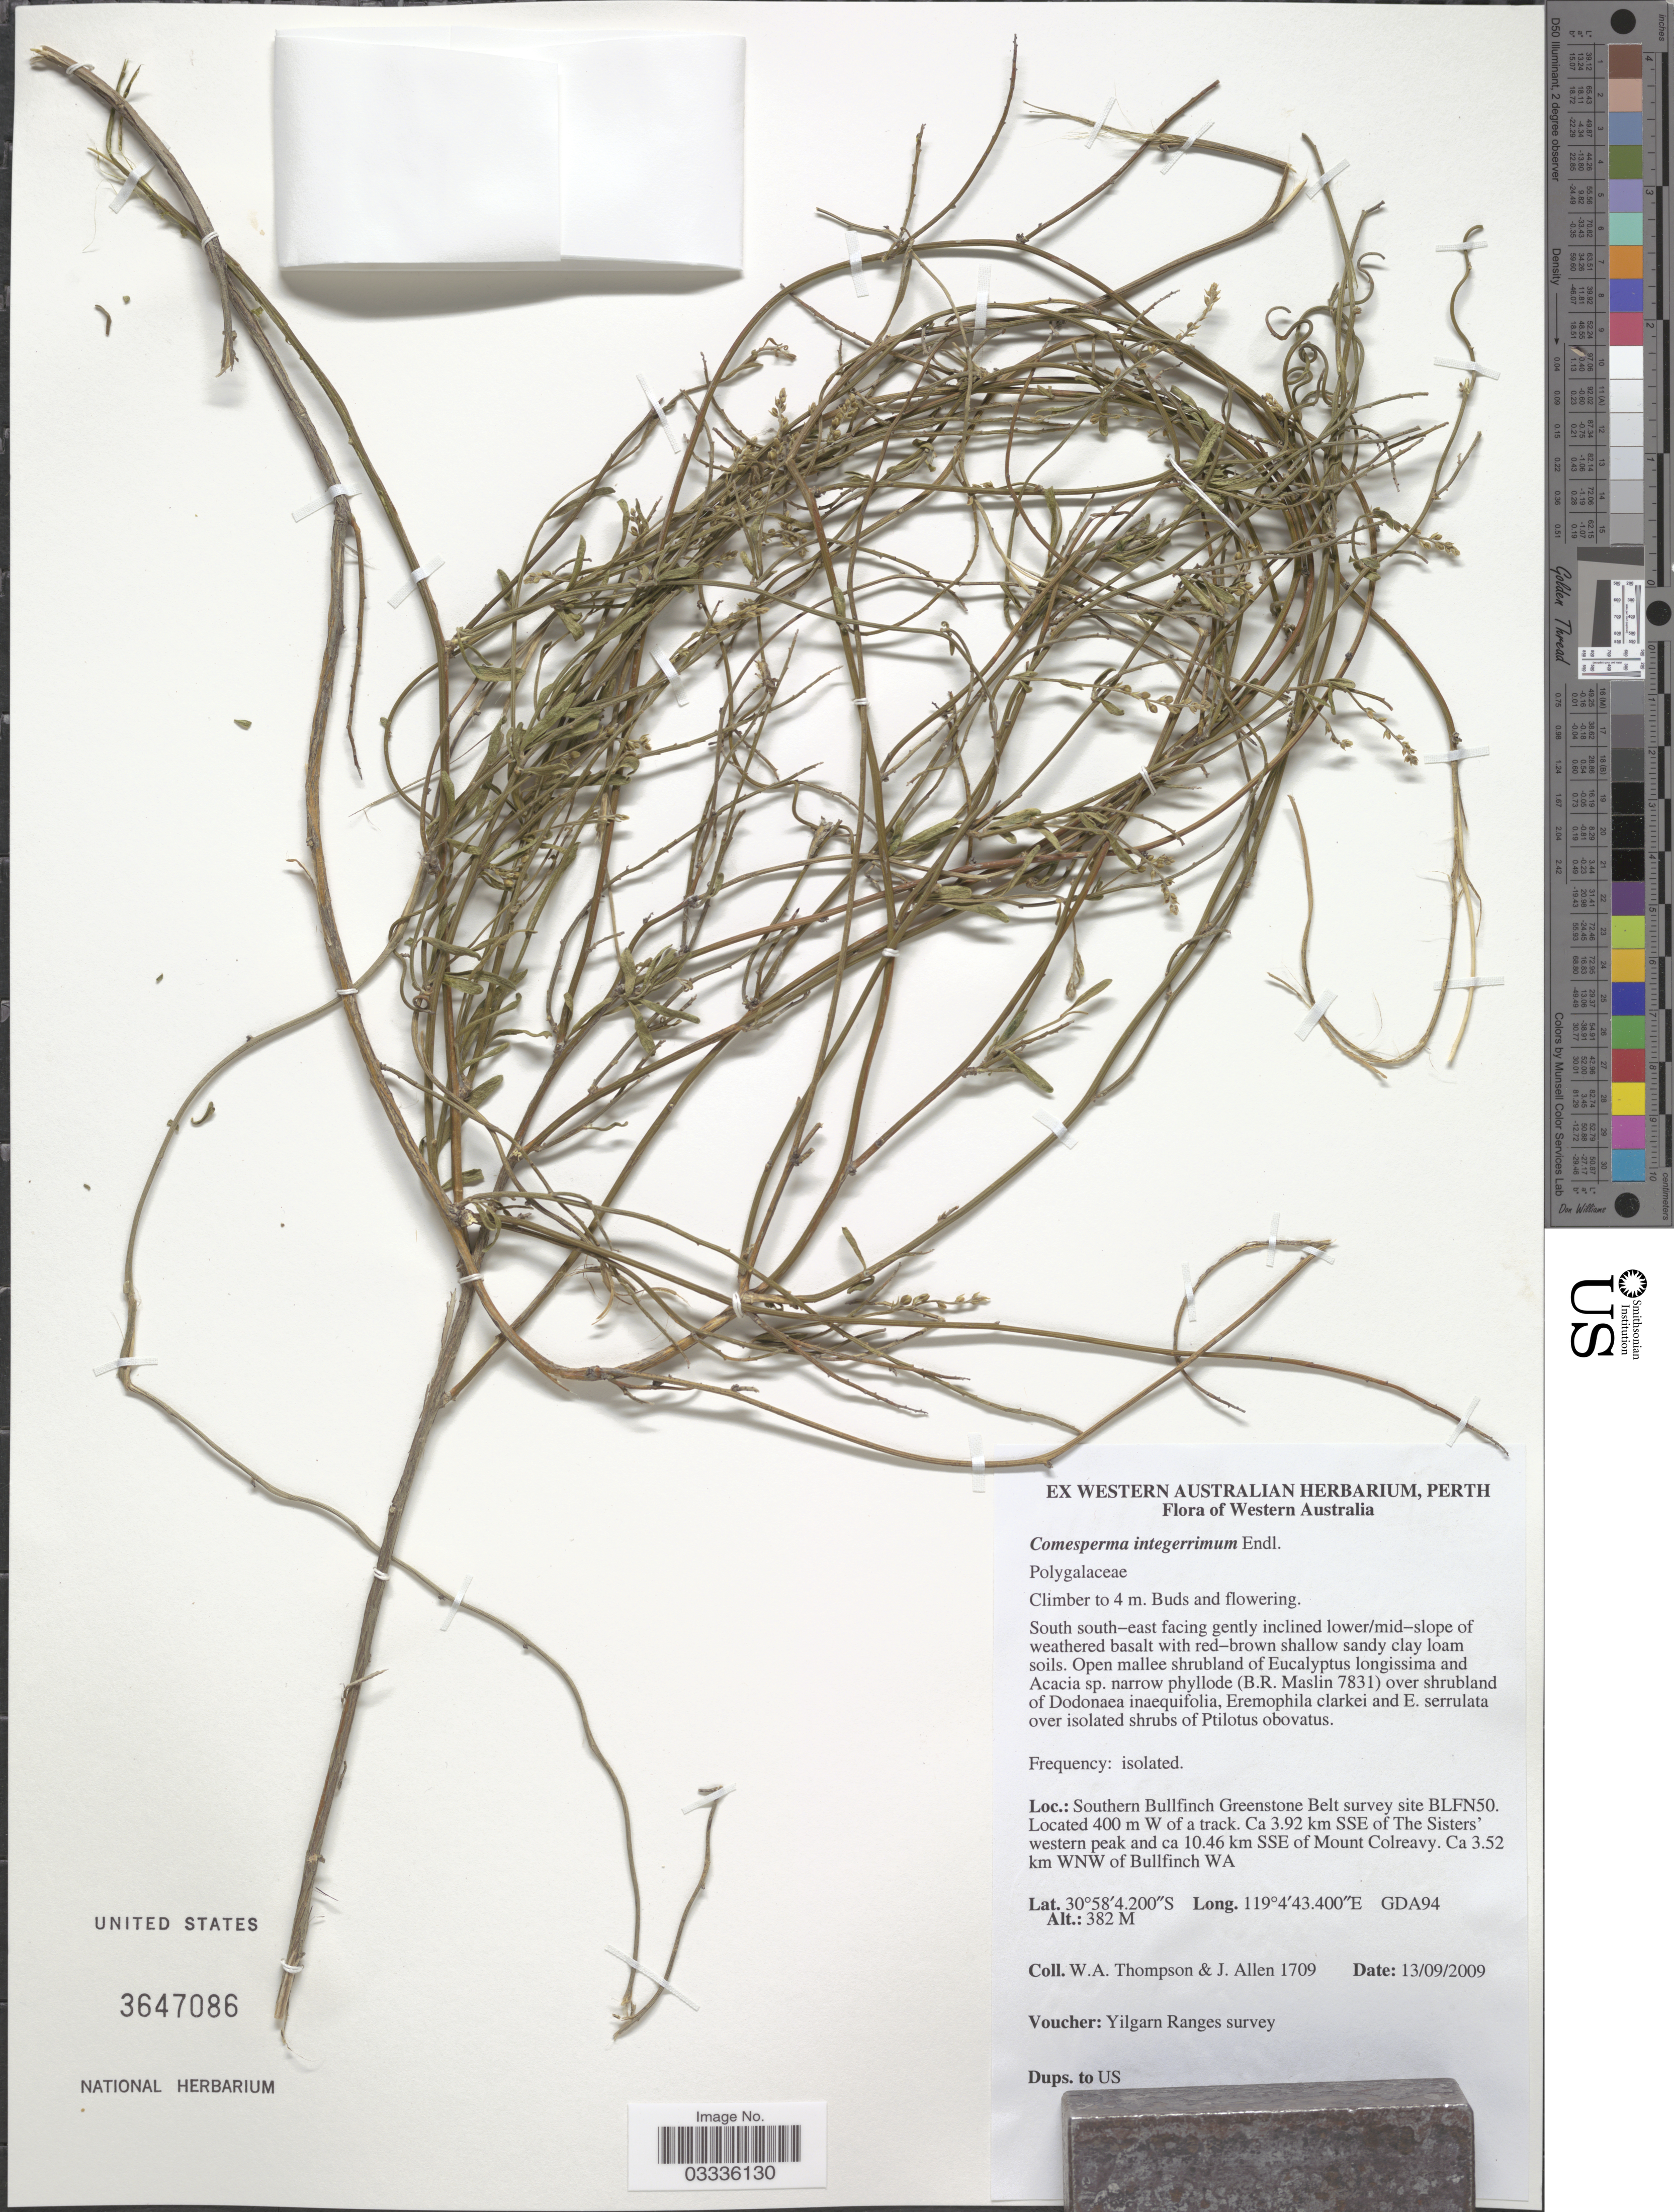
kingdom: Plantae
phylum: Tracheophyta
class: Magnoliopsida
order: Fabales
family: Polygalaceae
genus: Comesperma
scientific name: Comesperma integerrimum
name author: Endl.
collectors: W. Thompson & J. Allen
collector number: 1709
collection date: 2009-09-13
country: Australia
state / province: Western Australia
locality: Southern Bullfinch Greenstone Belt survey site BLFN50. Located 400 m W of a track. Ca 3.92 km SSE of The Sisters' western peak and ca 10.46 km SSE of Mount Colreavy. Ca 3.52 km WNW of Bullfinch WA.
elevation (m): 382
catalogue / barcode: US 3647086